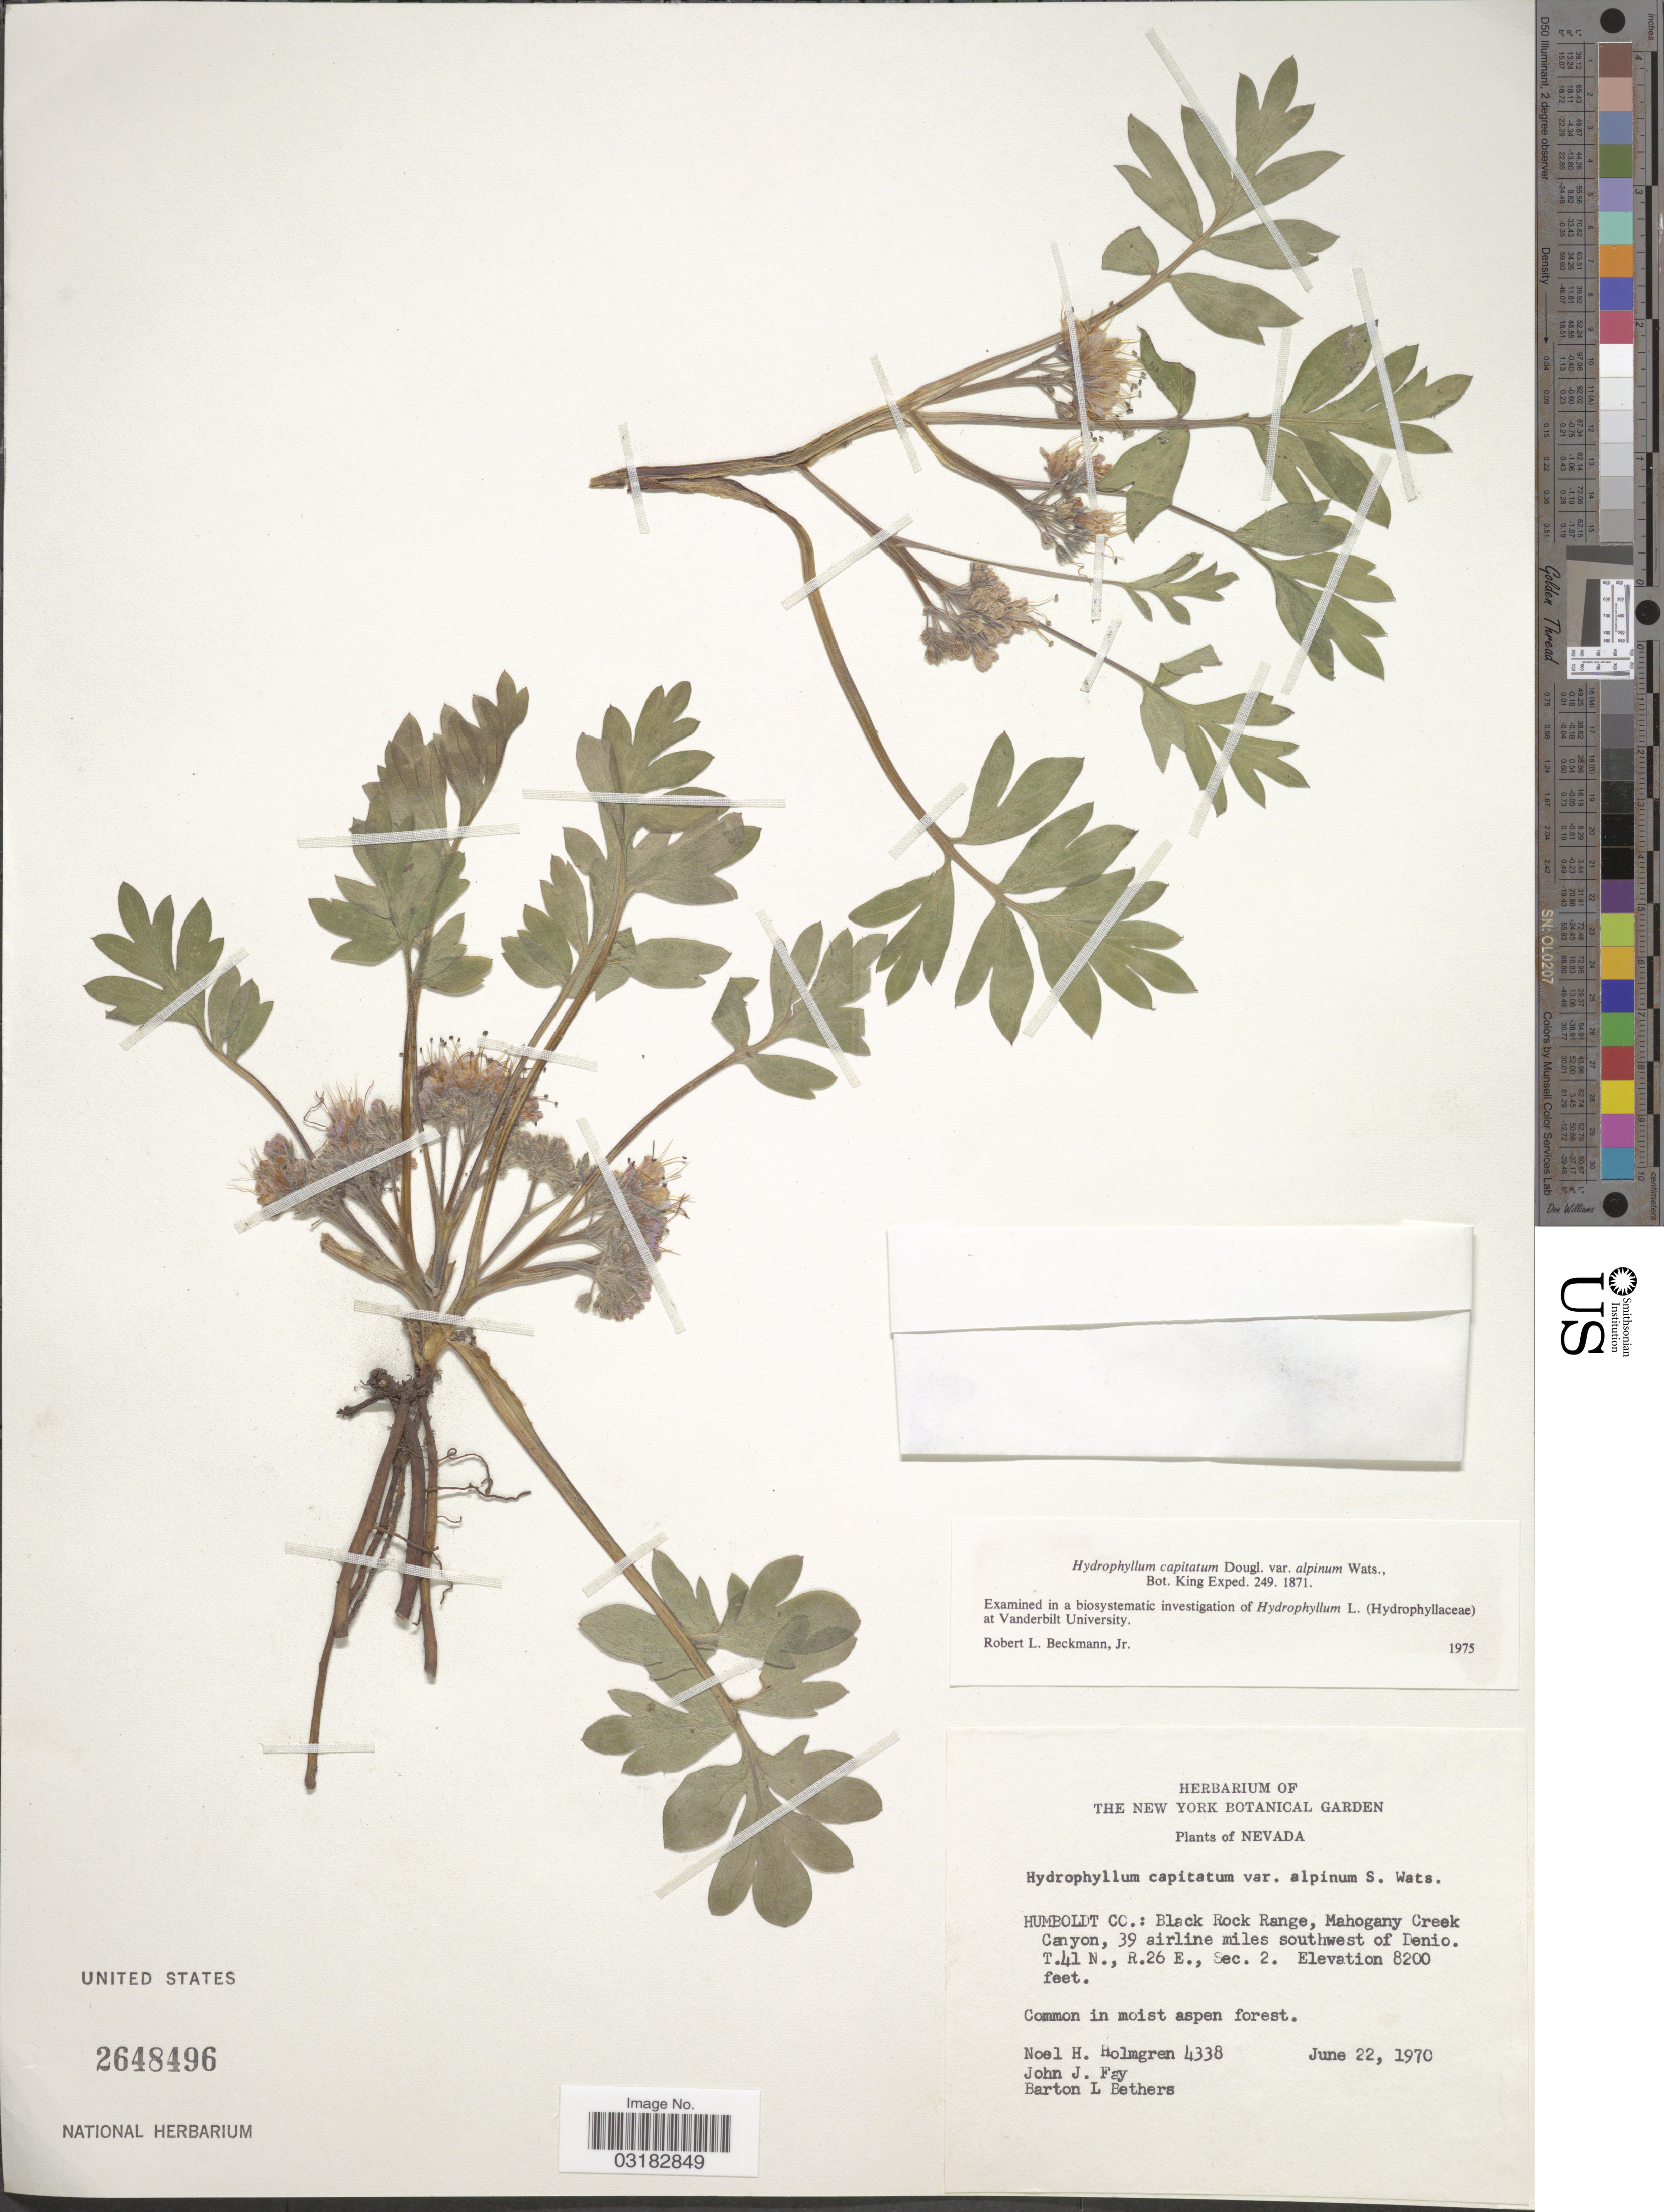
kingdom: Plantae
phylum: Tracheophyta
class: Magnoliopsida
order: Boraginales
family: Hydrophyllaceae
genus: Hydrophyllum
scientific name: Hydrophyllum capitatum var. alpinum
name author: S. Watson in C. King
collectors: N. H. Holmgren, J. Fay & B. Bethers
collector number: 4338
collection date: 1970-06-22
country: United States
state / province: Nevada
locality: HUMBOLDT CO.: Black Rock Range, Mahogany Creek Canyon, 39 airline miles southwest of Denio. T.41 N., R.26E., Sec. 2.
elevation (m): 2499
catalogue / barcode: US 2648496